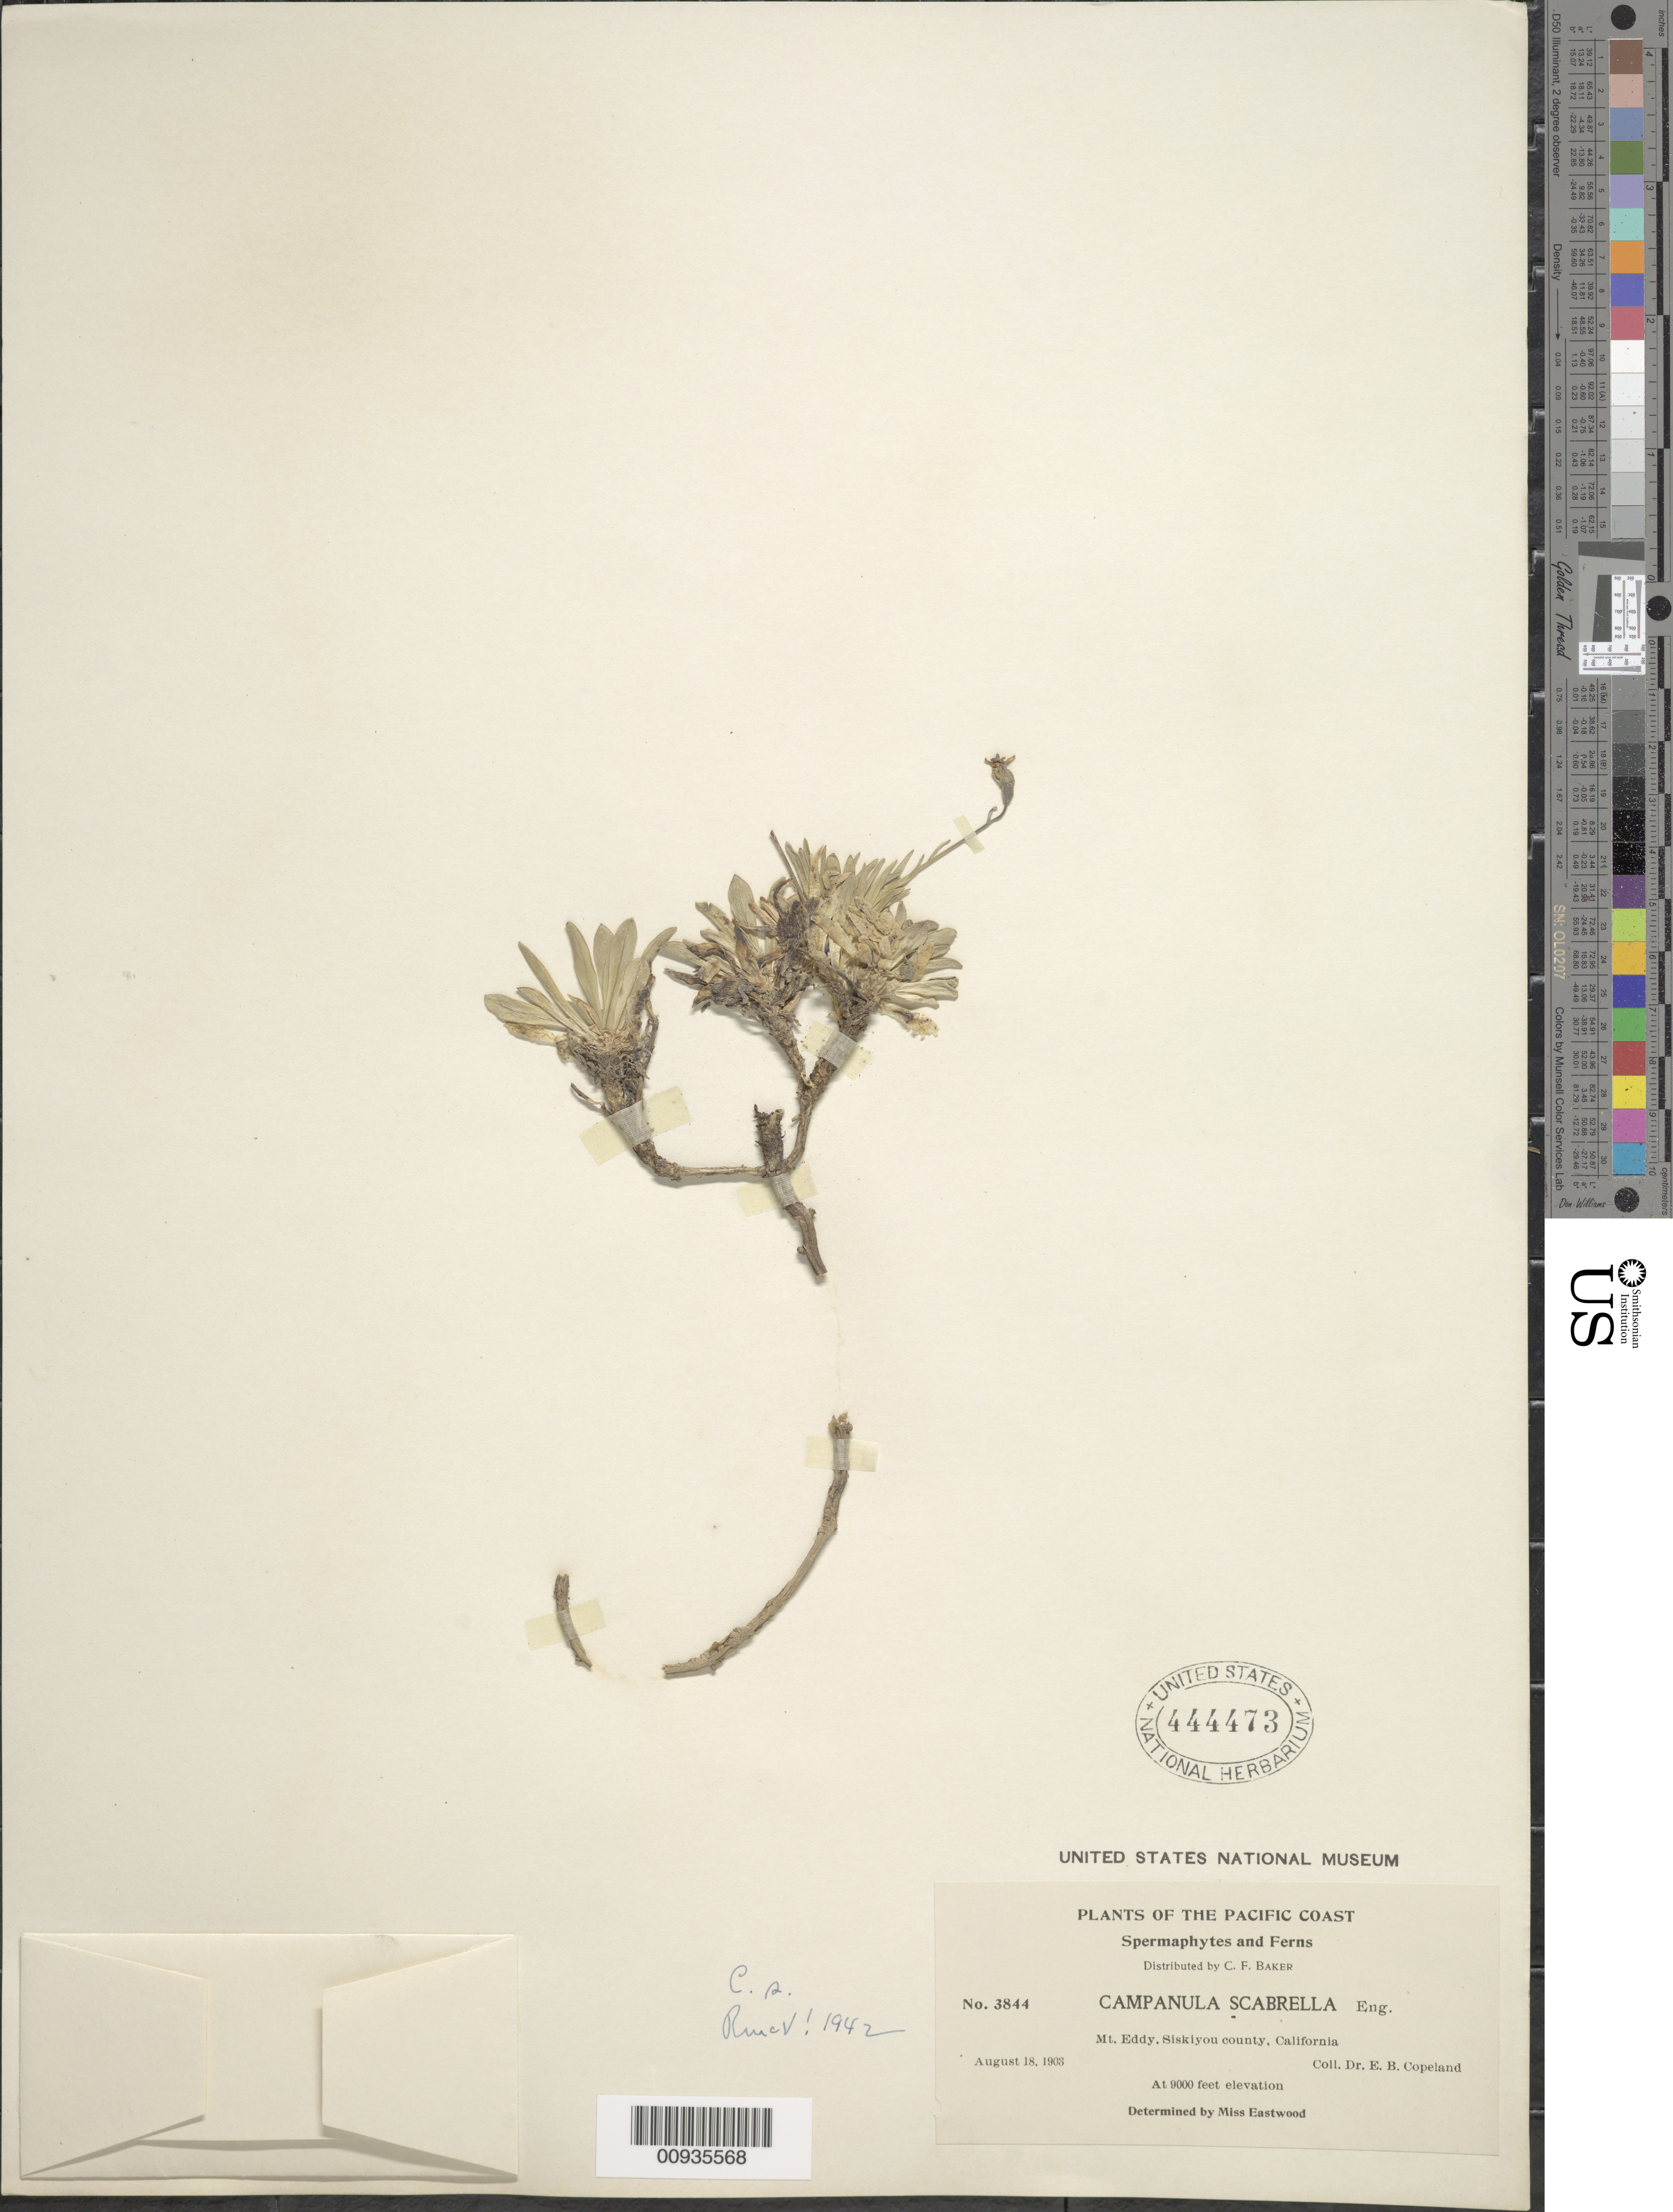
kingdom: Plantae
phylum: Tracheophyta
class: Magnoliopsida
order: Asterales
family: Campanulaceae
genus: Campanula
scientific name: Campanula scabrella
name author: Engelm.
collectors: E. B. Copeland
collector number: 3844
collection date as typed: August 18, 1903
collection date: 1903-08-18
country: United States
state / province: California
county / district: Siskiyou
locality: Mt. Eddy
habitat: Mountains about the headwaters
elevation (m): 2743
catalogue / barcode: US 444473